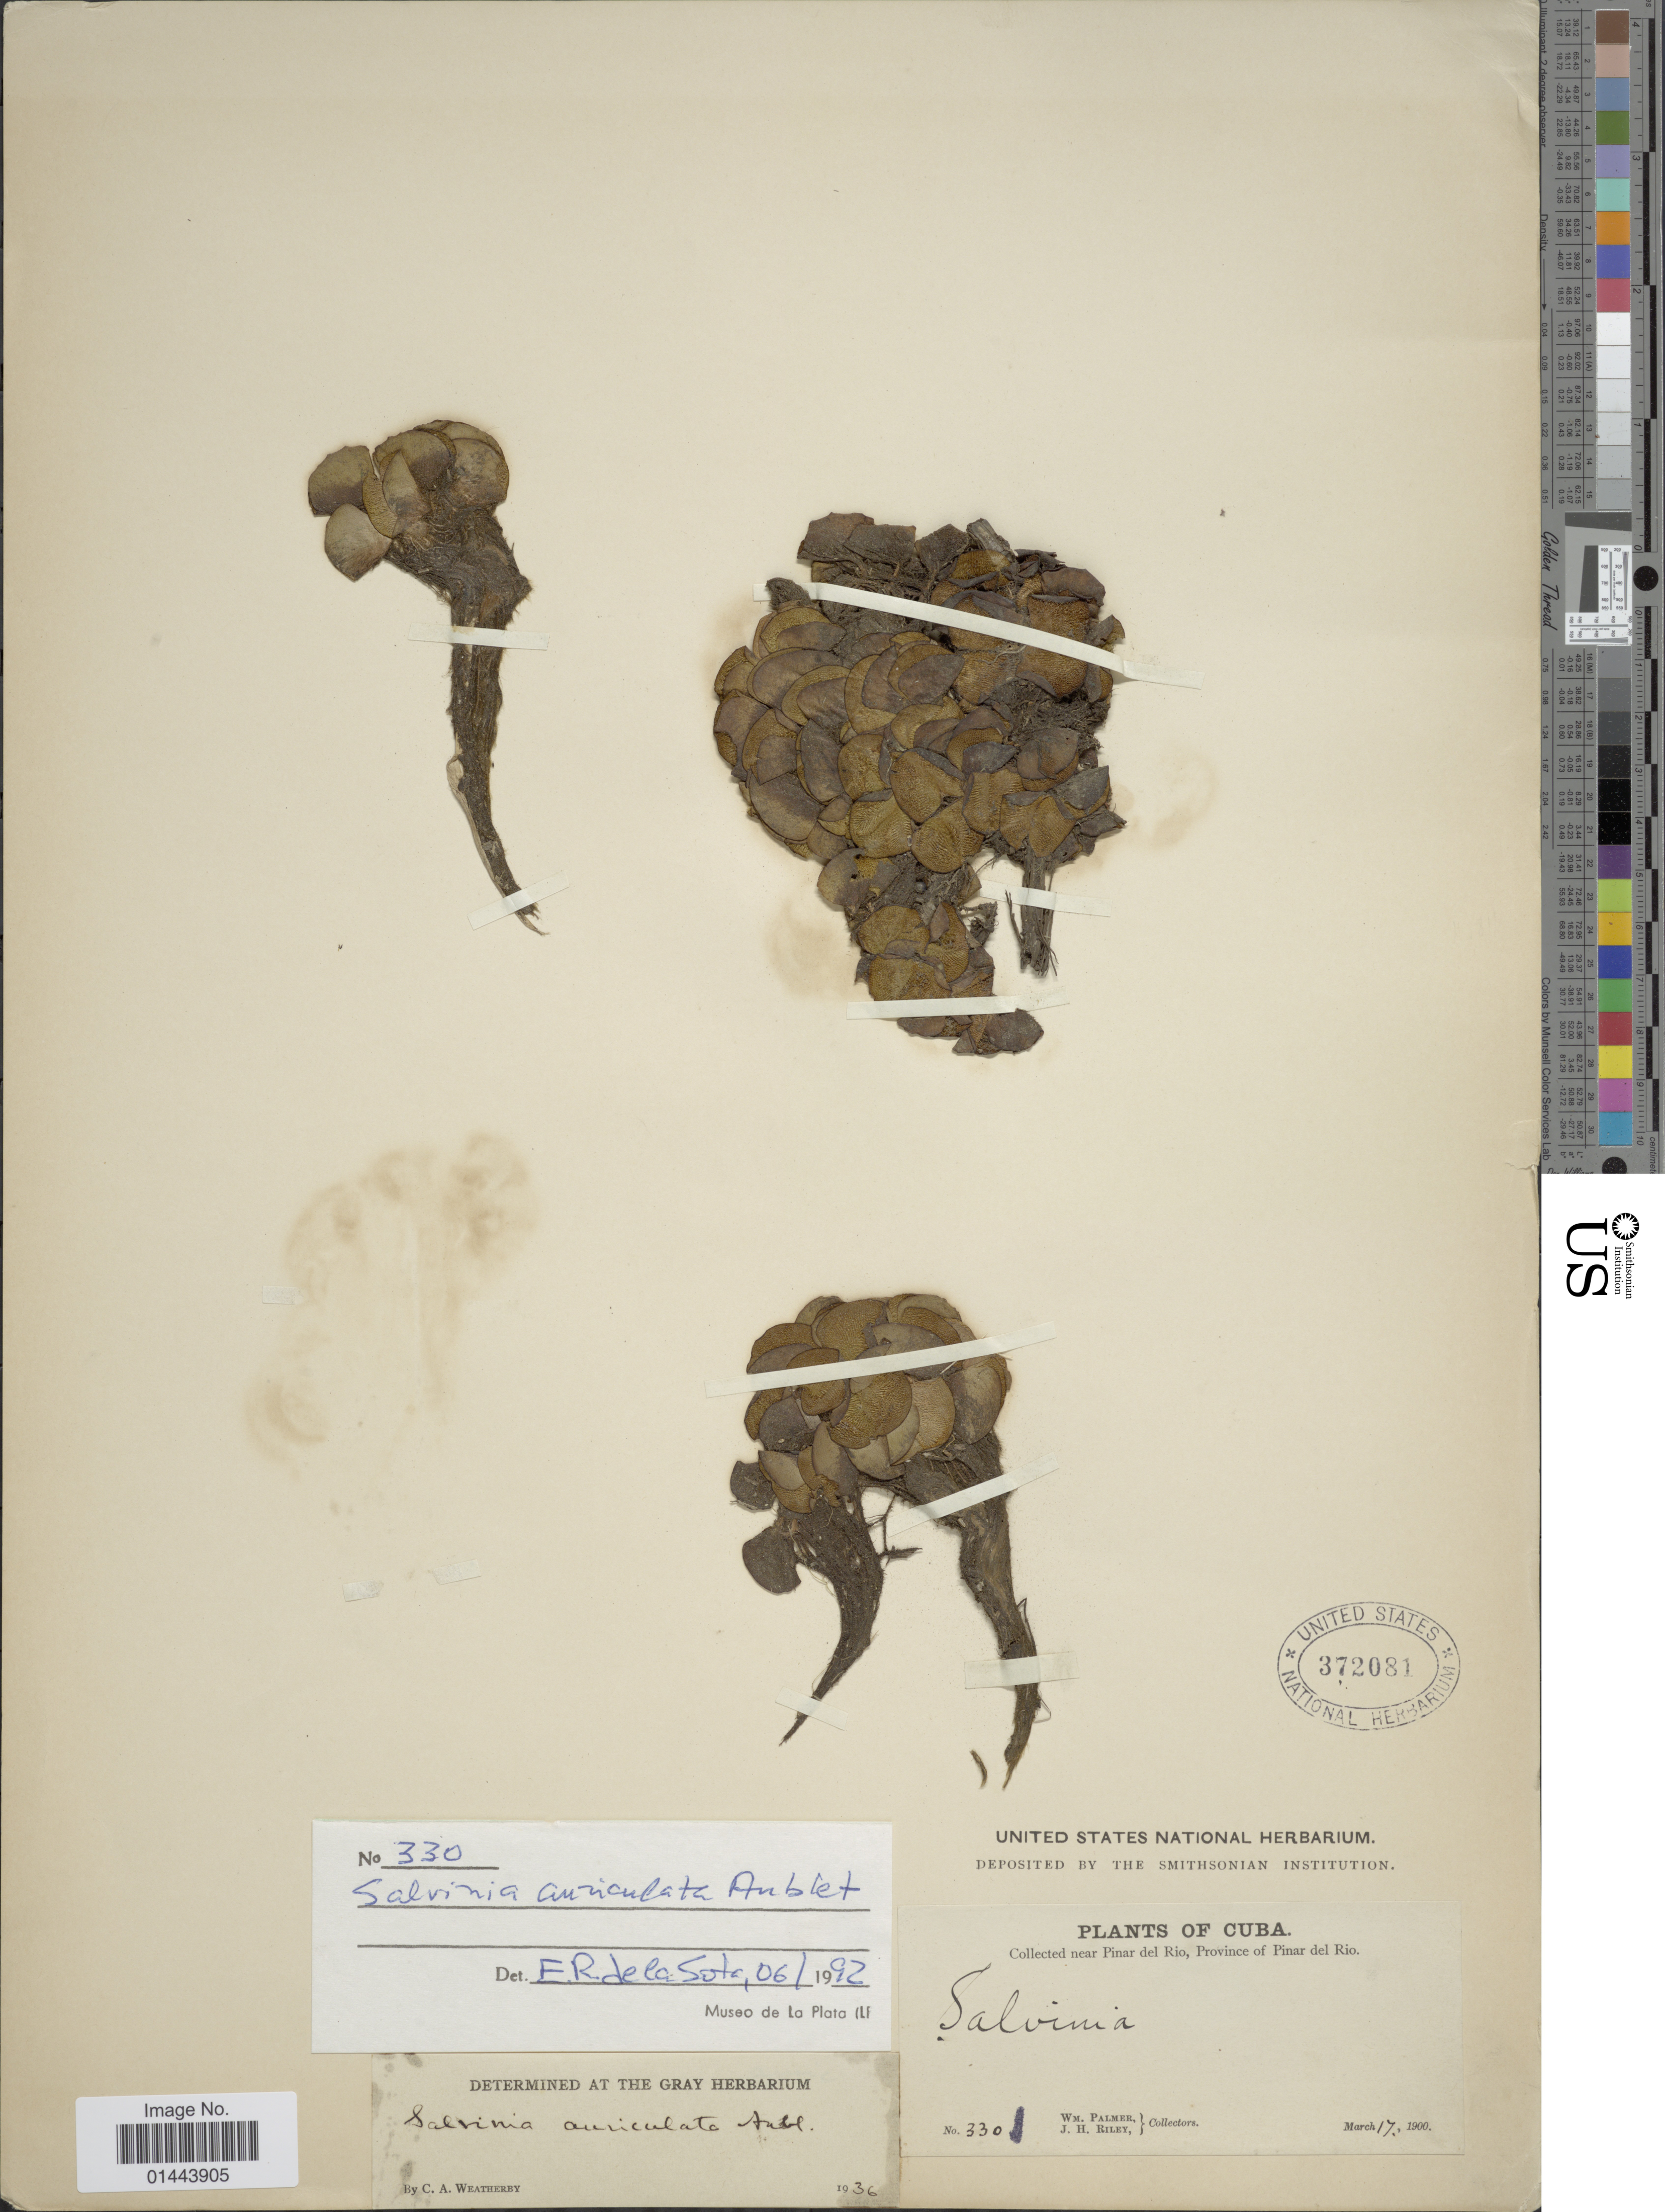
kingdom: Plantae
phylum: Tracheophyta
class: Polypodiopsida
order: Salviniales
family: Salviniaceae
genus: Salvinia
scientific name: Salvinia auriculata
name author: Aubl.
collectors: W. Palmer & J. H. Riley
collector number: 330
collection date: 1900-03-17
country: Cuba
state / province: Pinar del Río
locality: Near Pinar del Rio, Province of Pinar del Rio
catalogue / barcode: US 372081